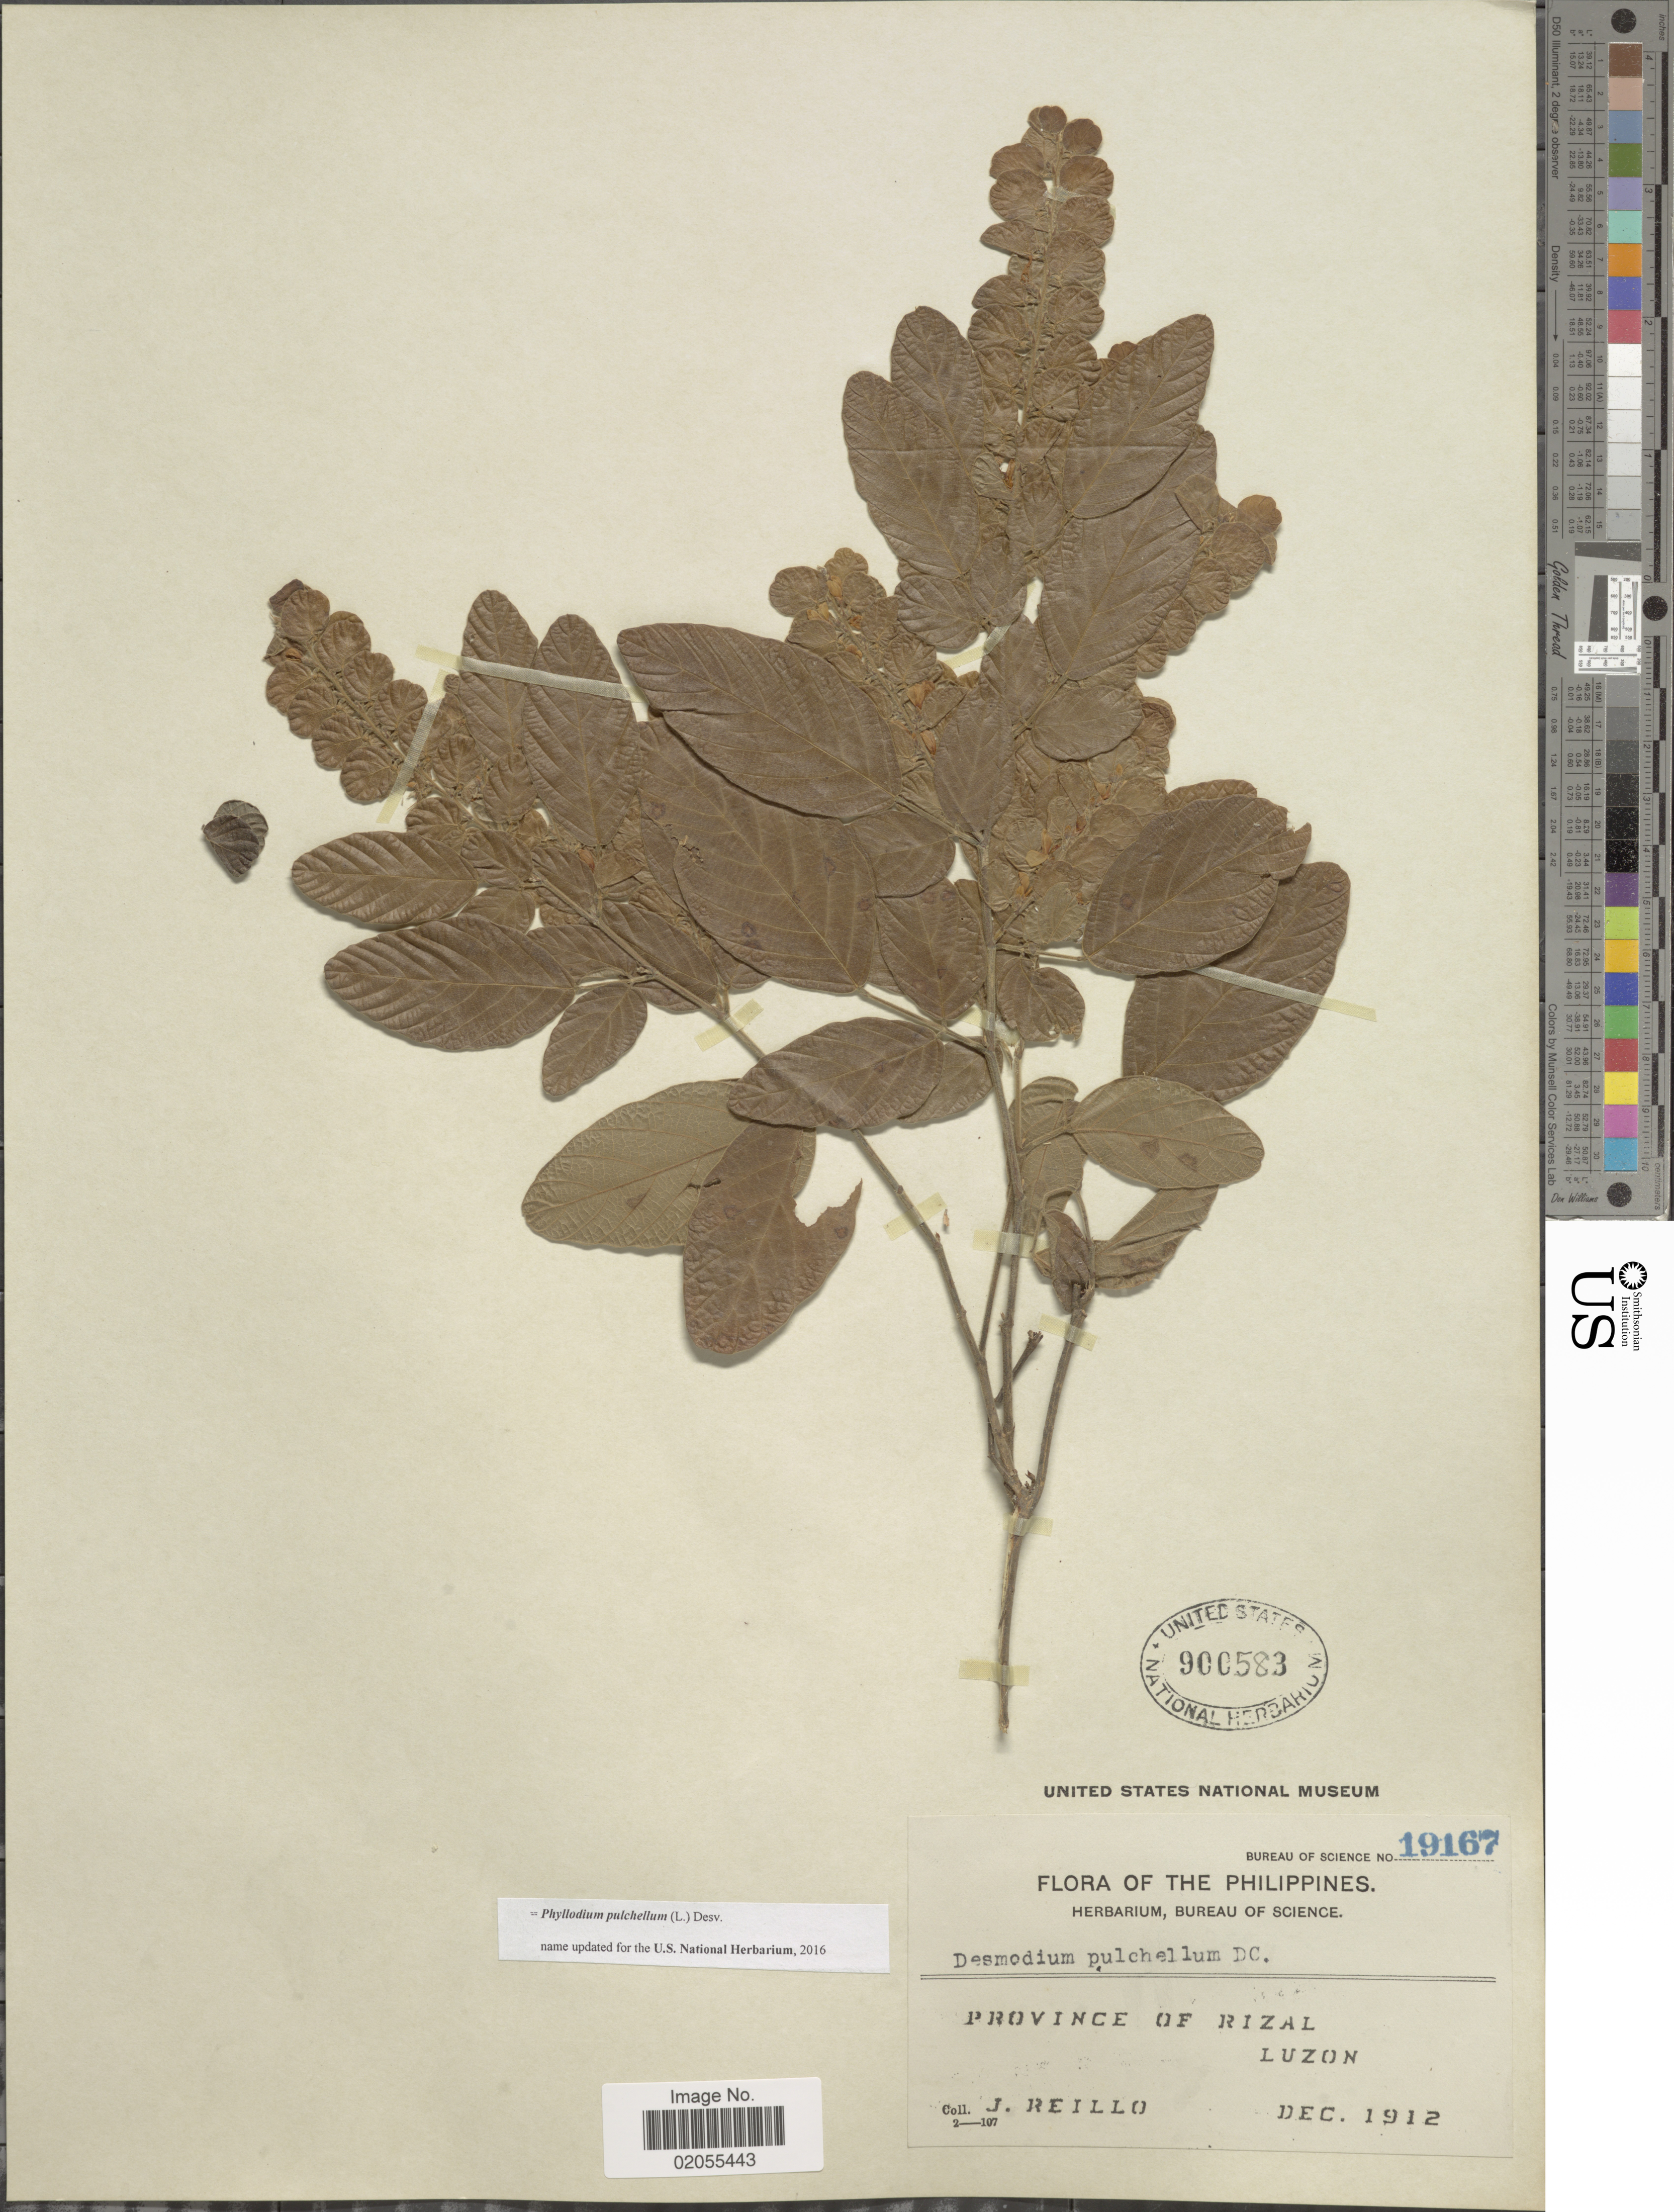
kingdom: Plantae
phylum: Tracheophyta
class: Magnoliopsida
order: Fabales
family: Fabaceae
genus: Phyllodium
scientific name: Phyllodium pulchellum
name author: (L.) Desv.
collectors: J. Reillo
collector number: Bureau of Science 19167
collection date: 1912-12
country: Philippines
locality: Province of Rizal, Luzon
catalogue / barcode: US 900583